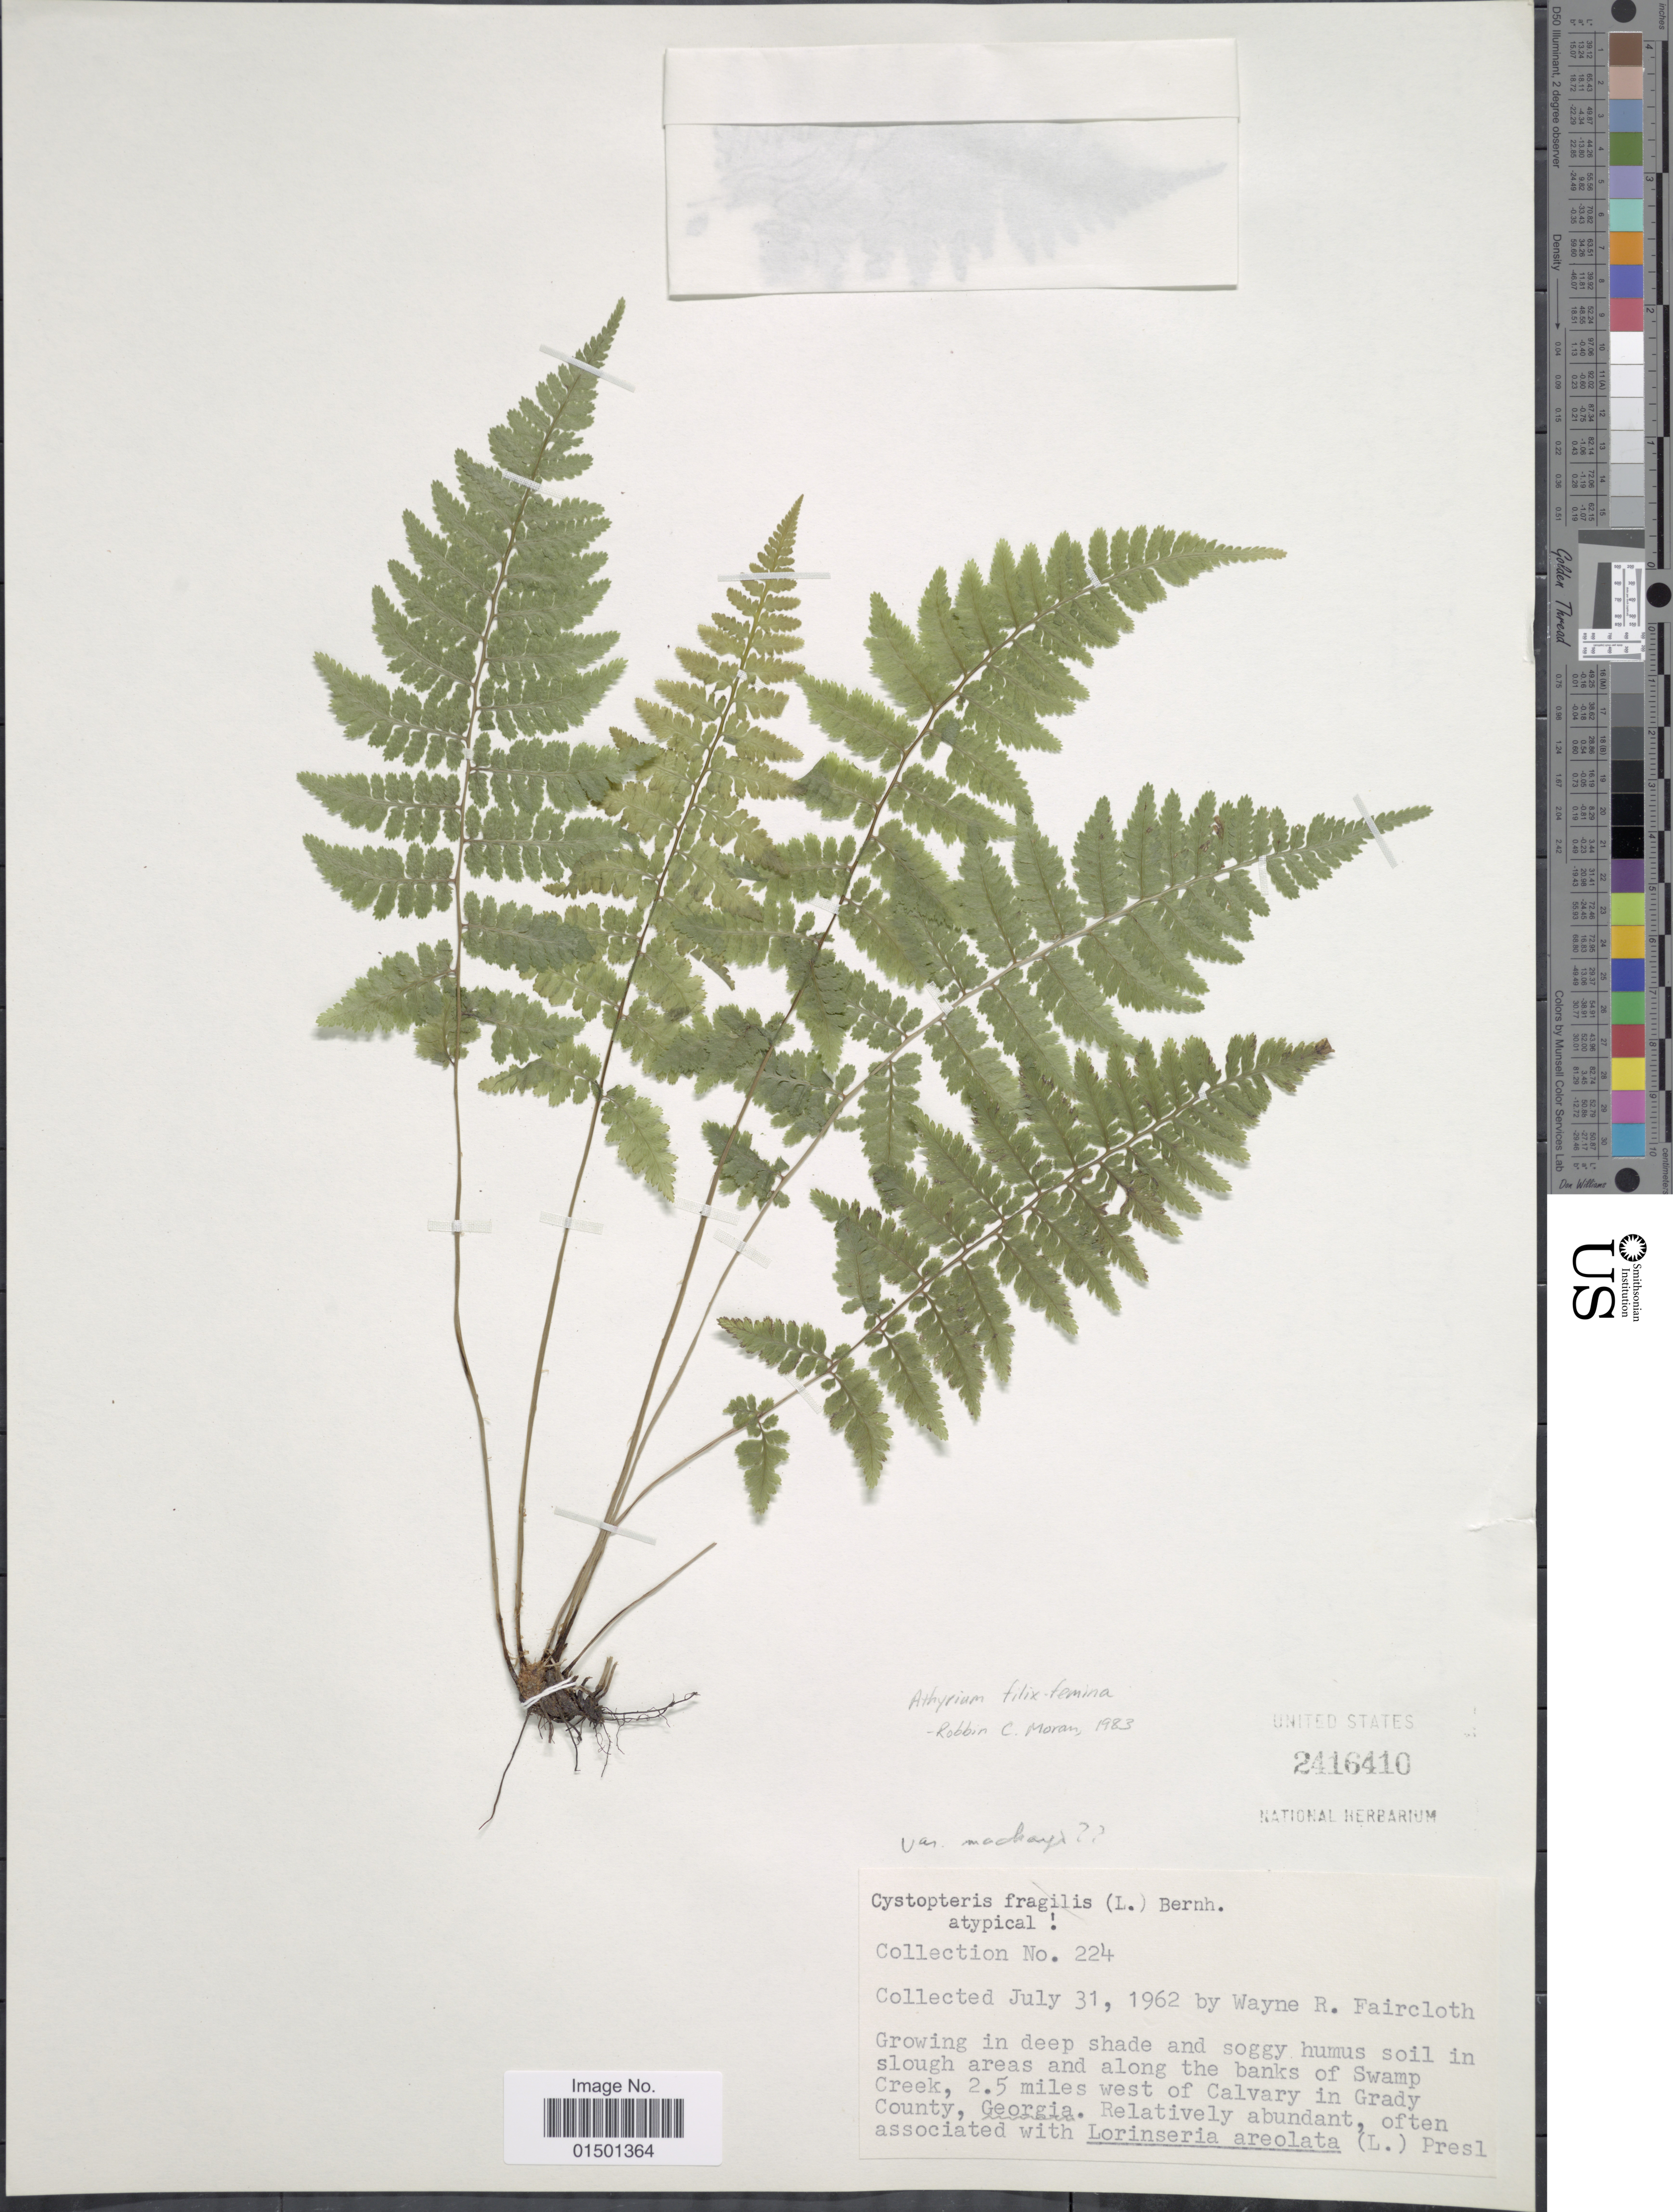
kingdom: Plantae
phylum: Tracheophyta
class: Polypodiopsida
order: Polypodiales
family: Cystopteridaceae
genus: Cystopteris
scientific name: Cystopteris diaphana x C. protrusa (Weath.) Blasdell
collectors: W. Faircloth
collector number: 224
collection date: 1962-07-31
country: United States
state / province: Georgia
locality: Along the banks of Swamp Creek, 2.5 miles west of Calvary in Grady County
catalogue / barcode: US 2416410